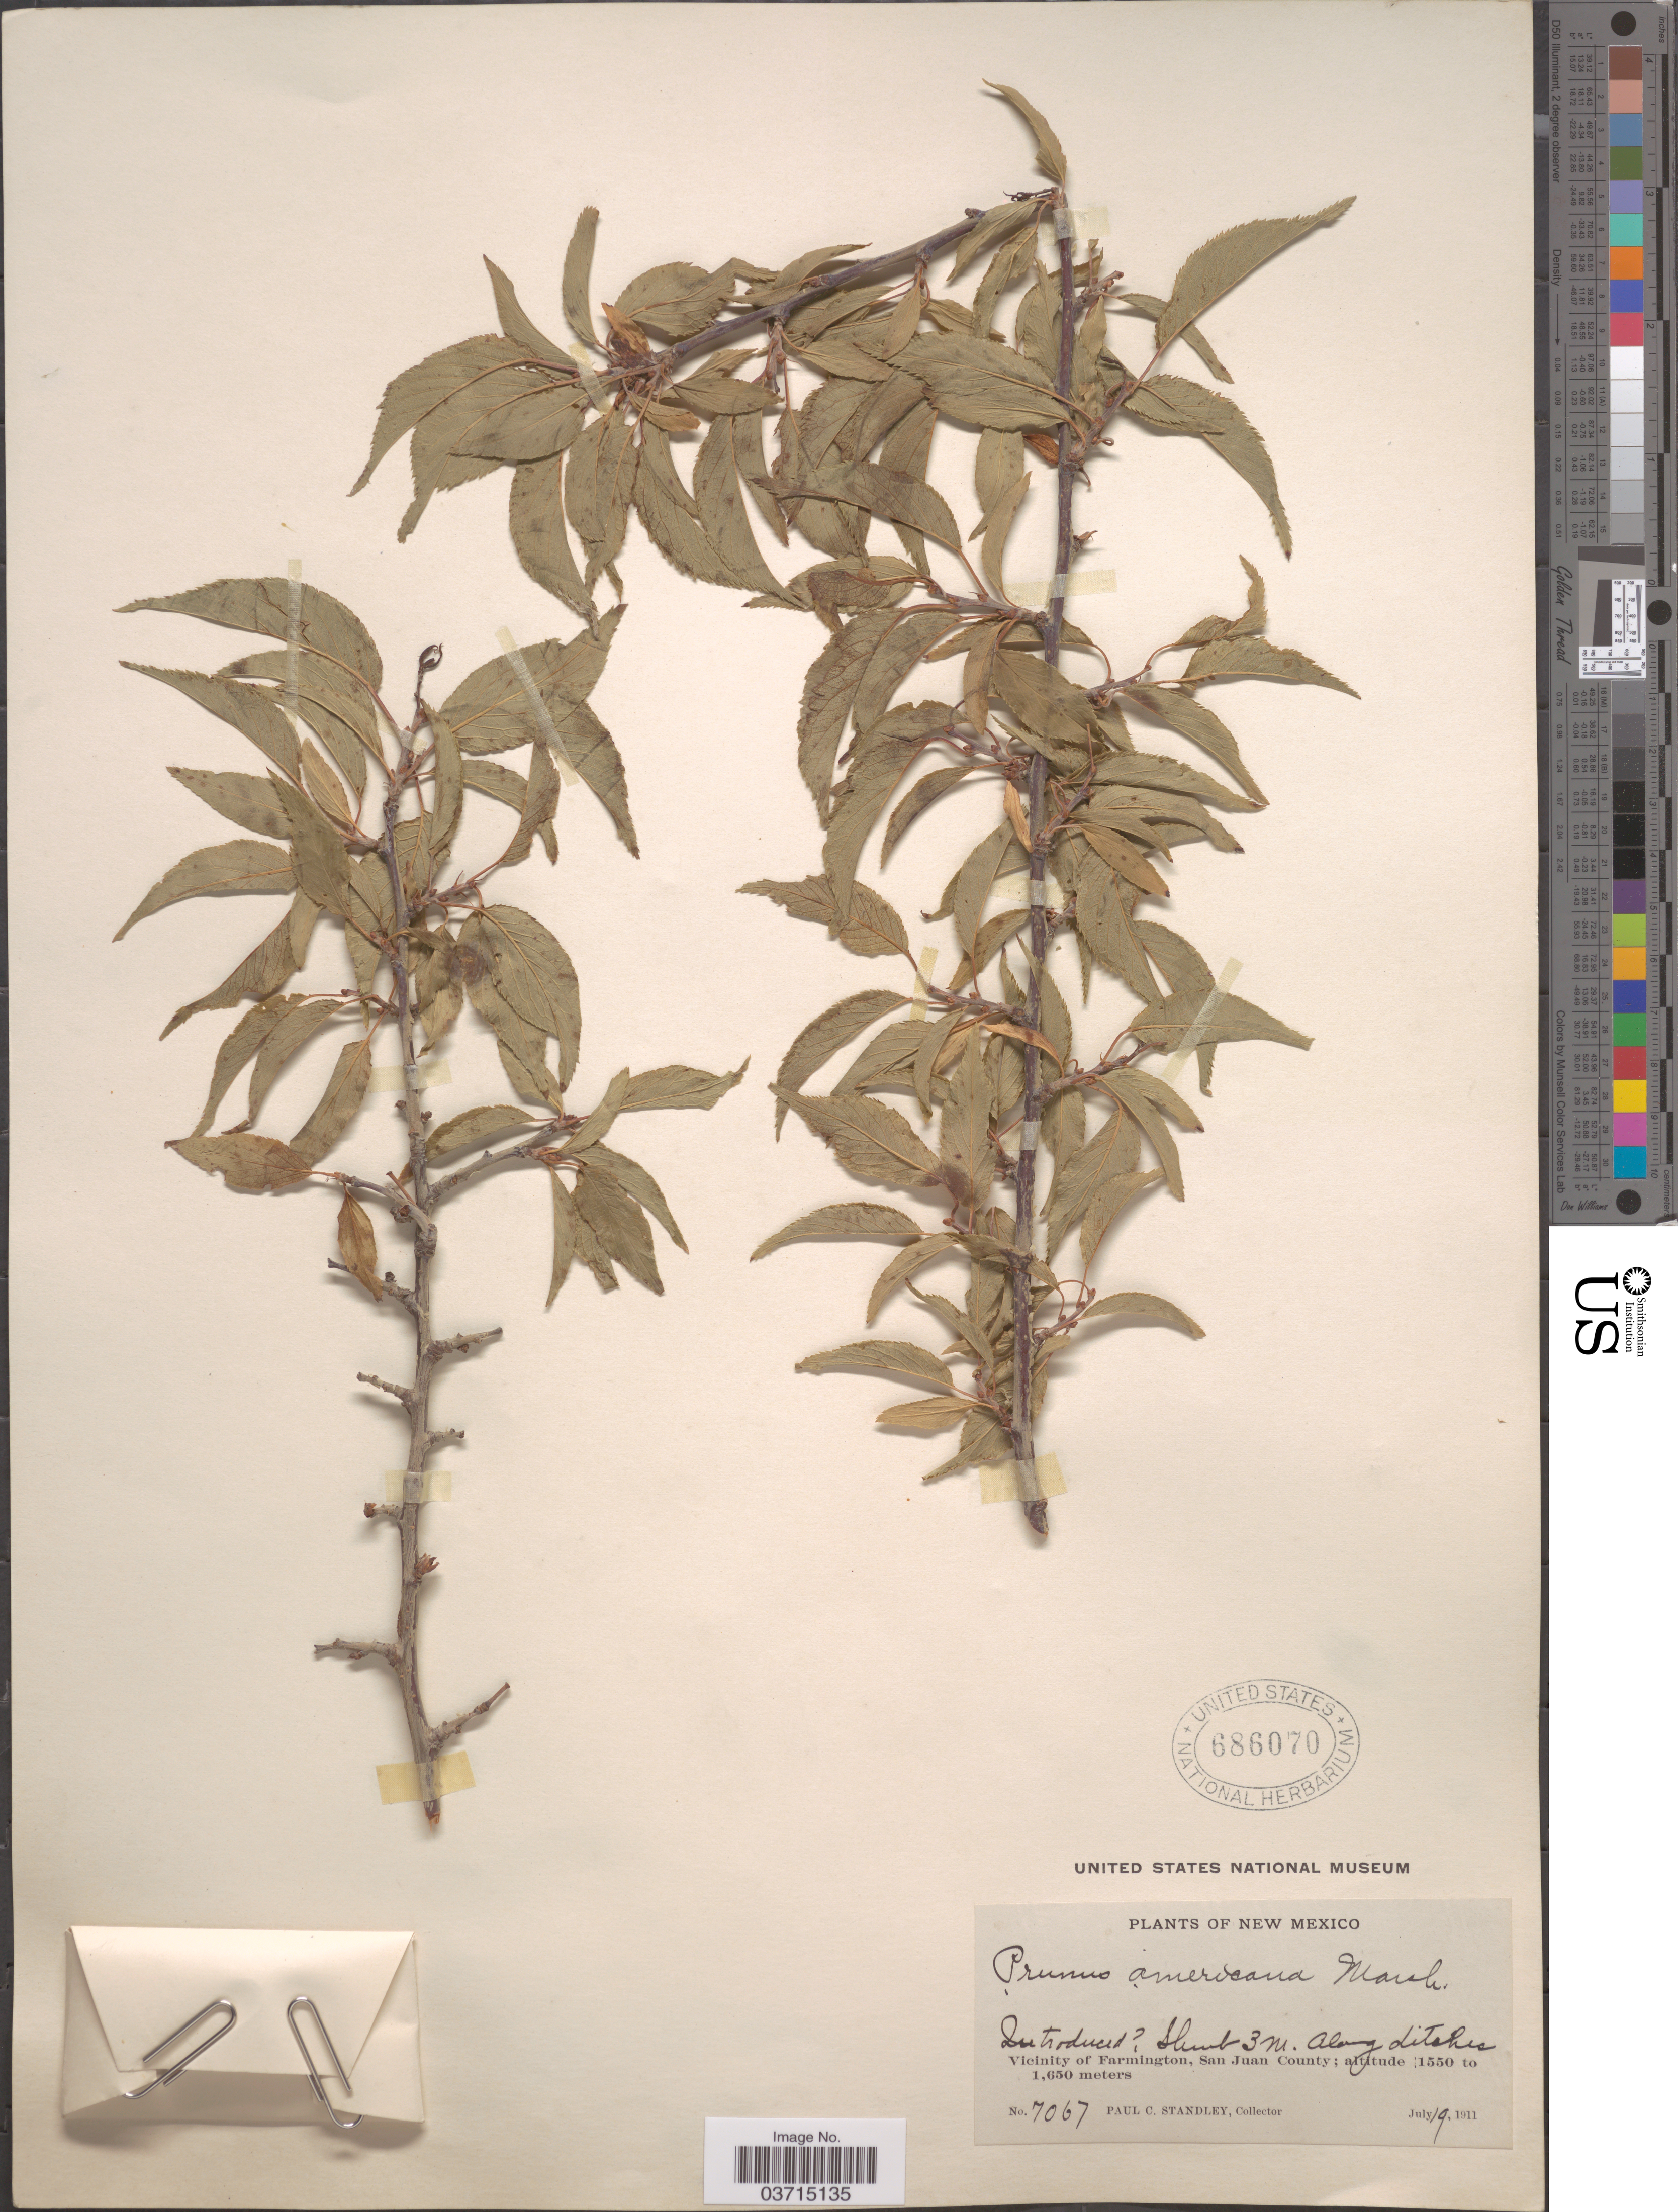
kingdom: Plantae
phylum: Tracheophyta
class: Magnoliopsida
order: Rosales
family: Rosaceae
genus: Prunus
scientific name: Prunus americana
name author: Marshall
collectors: P. C. Standley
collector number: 7067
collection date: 1911-07-19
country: United States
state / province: New Mexico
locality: Vicinity of Farmington, San Juan County.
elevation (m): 1550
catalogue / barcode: US 686070